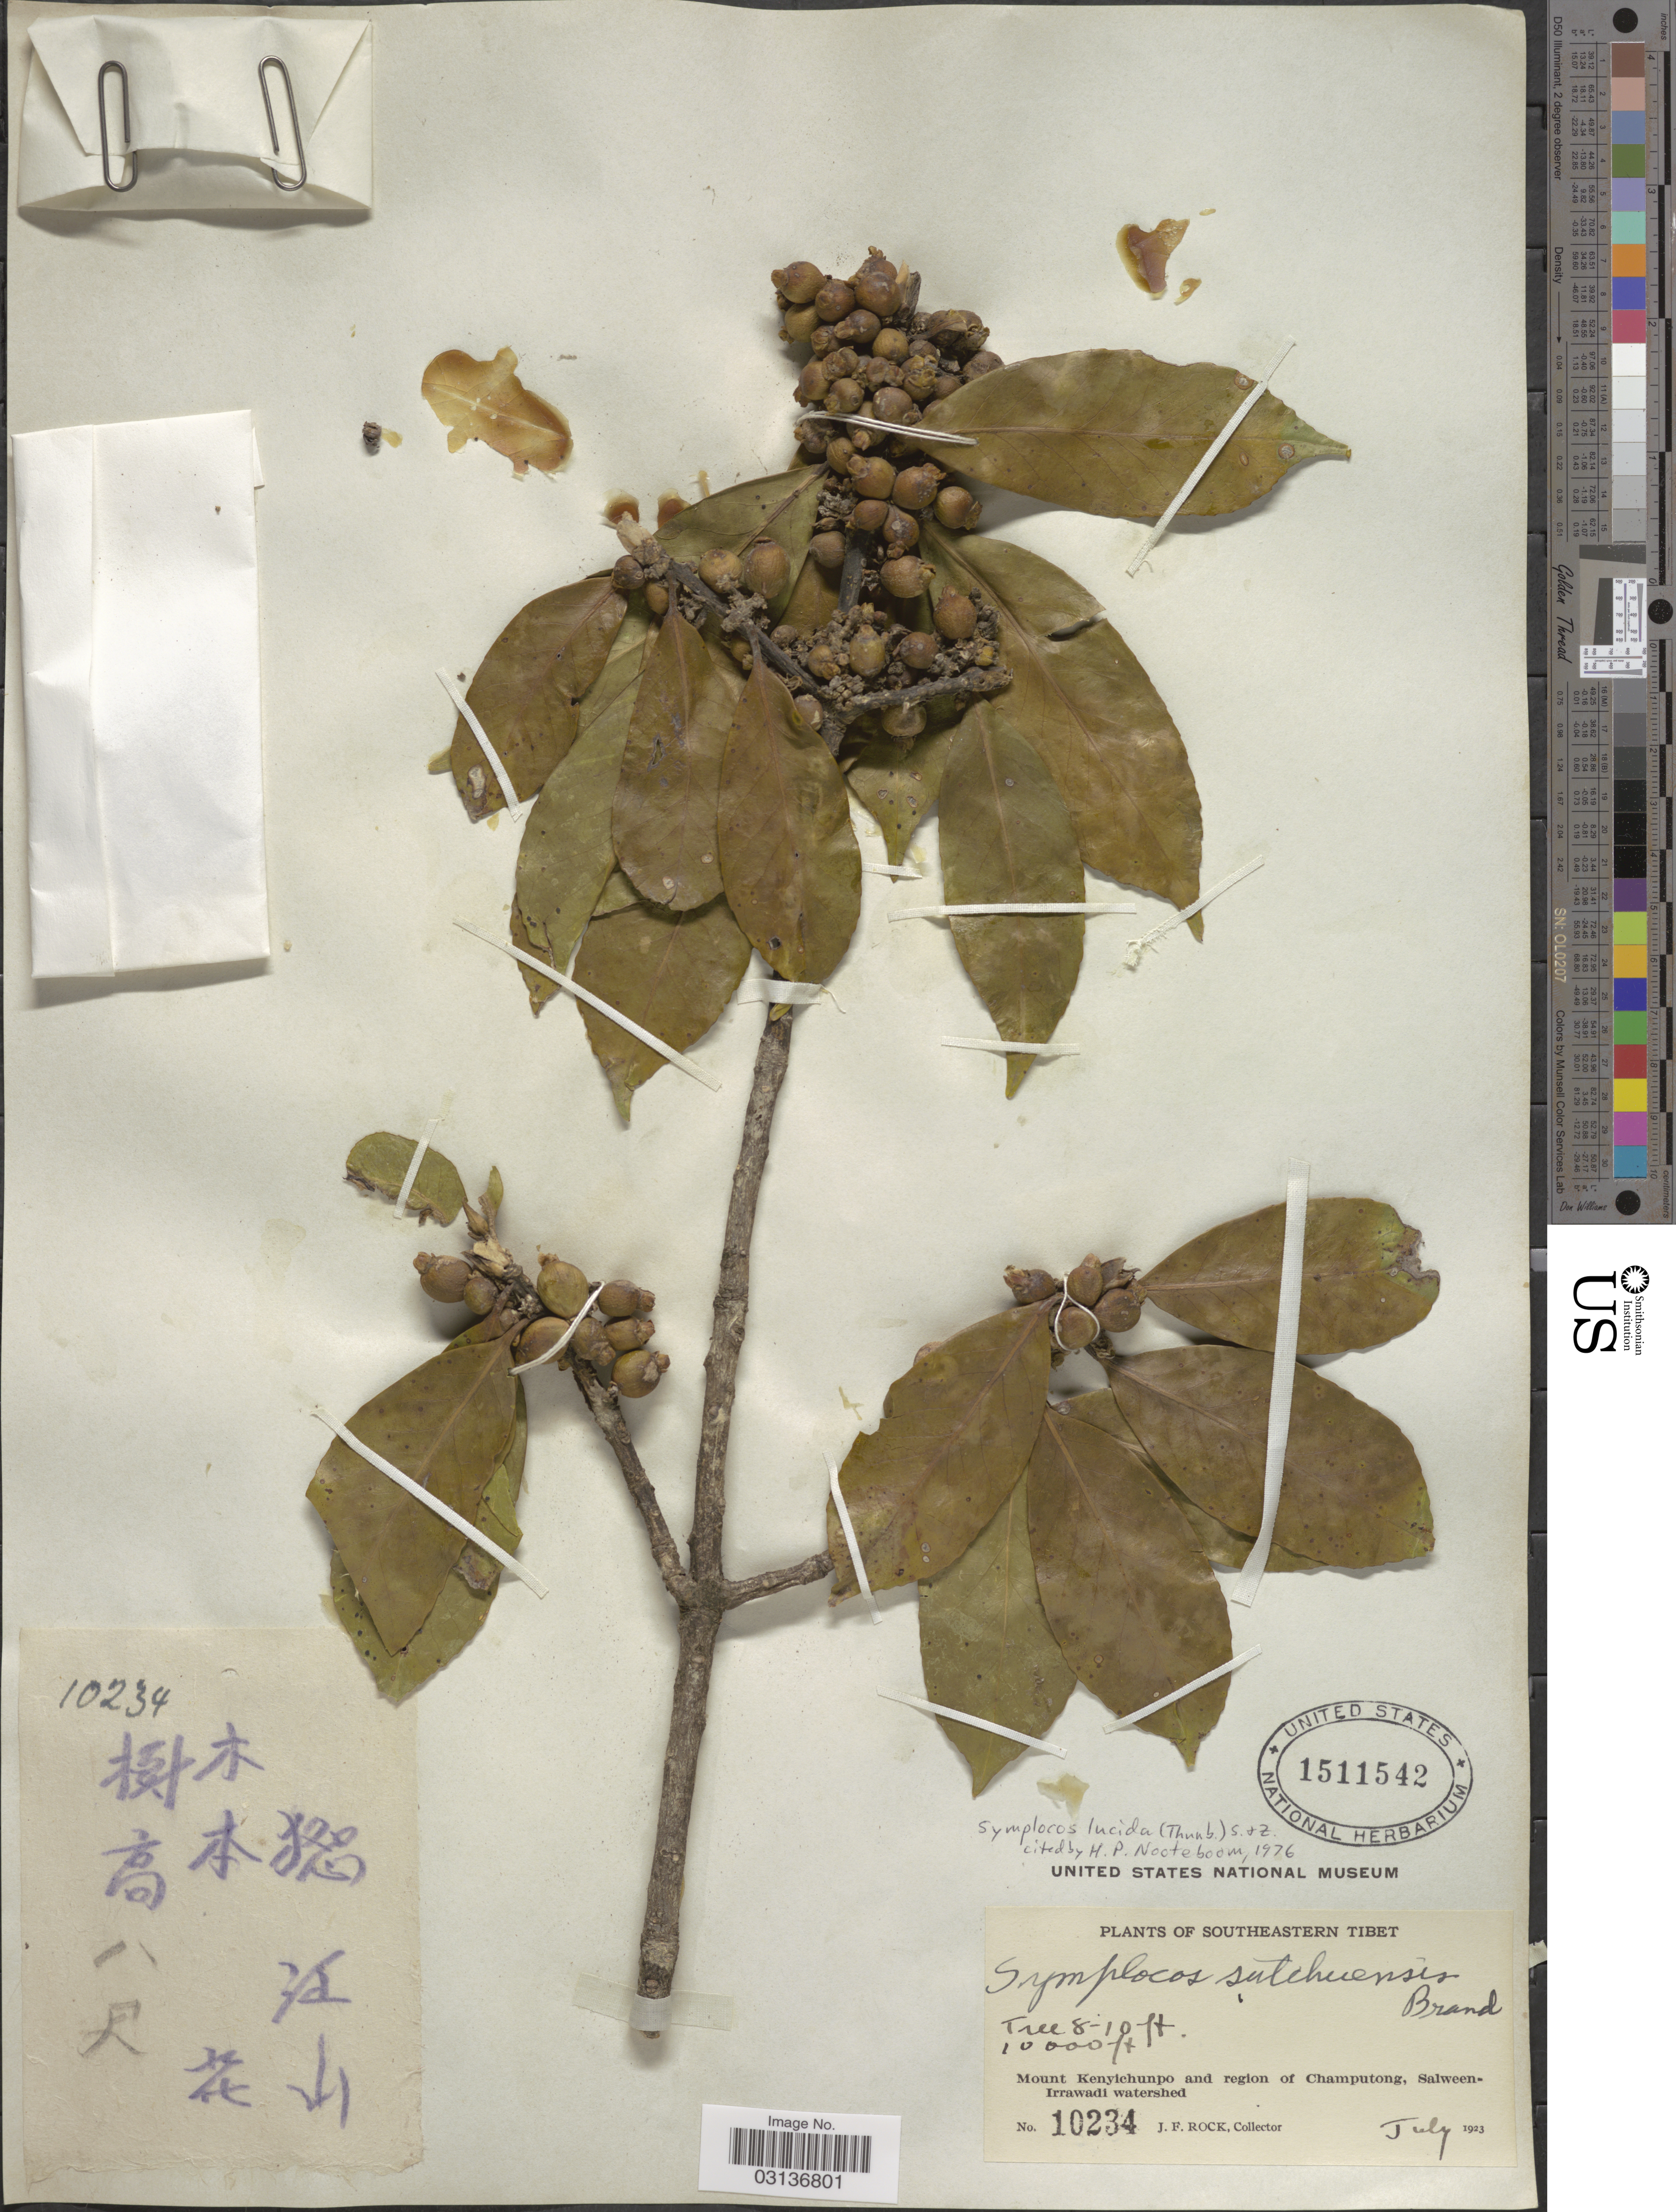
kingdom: Plantae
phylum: Tracheophyta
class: Magnoliopsida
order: Ericales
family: Symplocaceae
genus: Symplocos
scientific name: Symplocos lucida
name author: (Thurb.) Siebold & Zucc.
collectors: J. Rock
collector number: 10234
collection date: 1923-07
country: China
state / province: Xizang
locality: Southeastern Tibet. Mount Kenyichunpo and region of Champutong, Salween - Irrawadi watershed.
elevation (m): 3048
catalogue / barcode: US 1511542